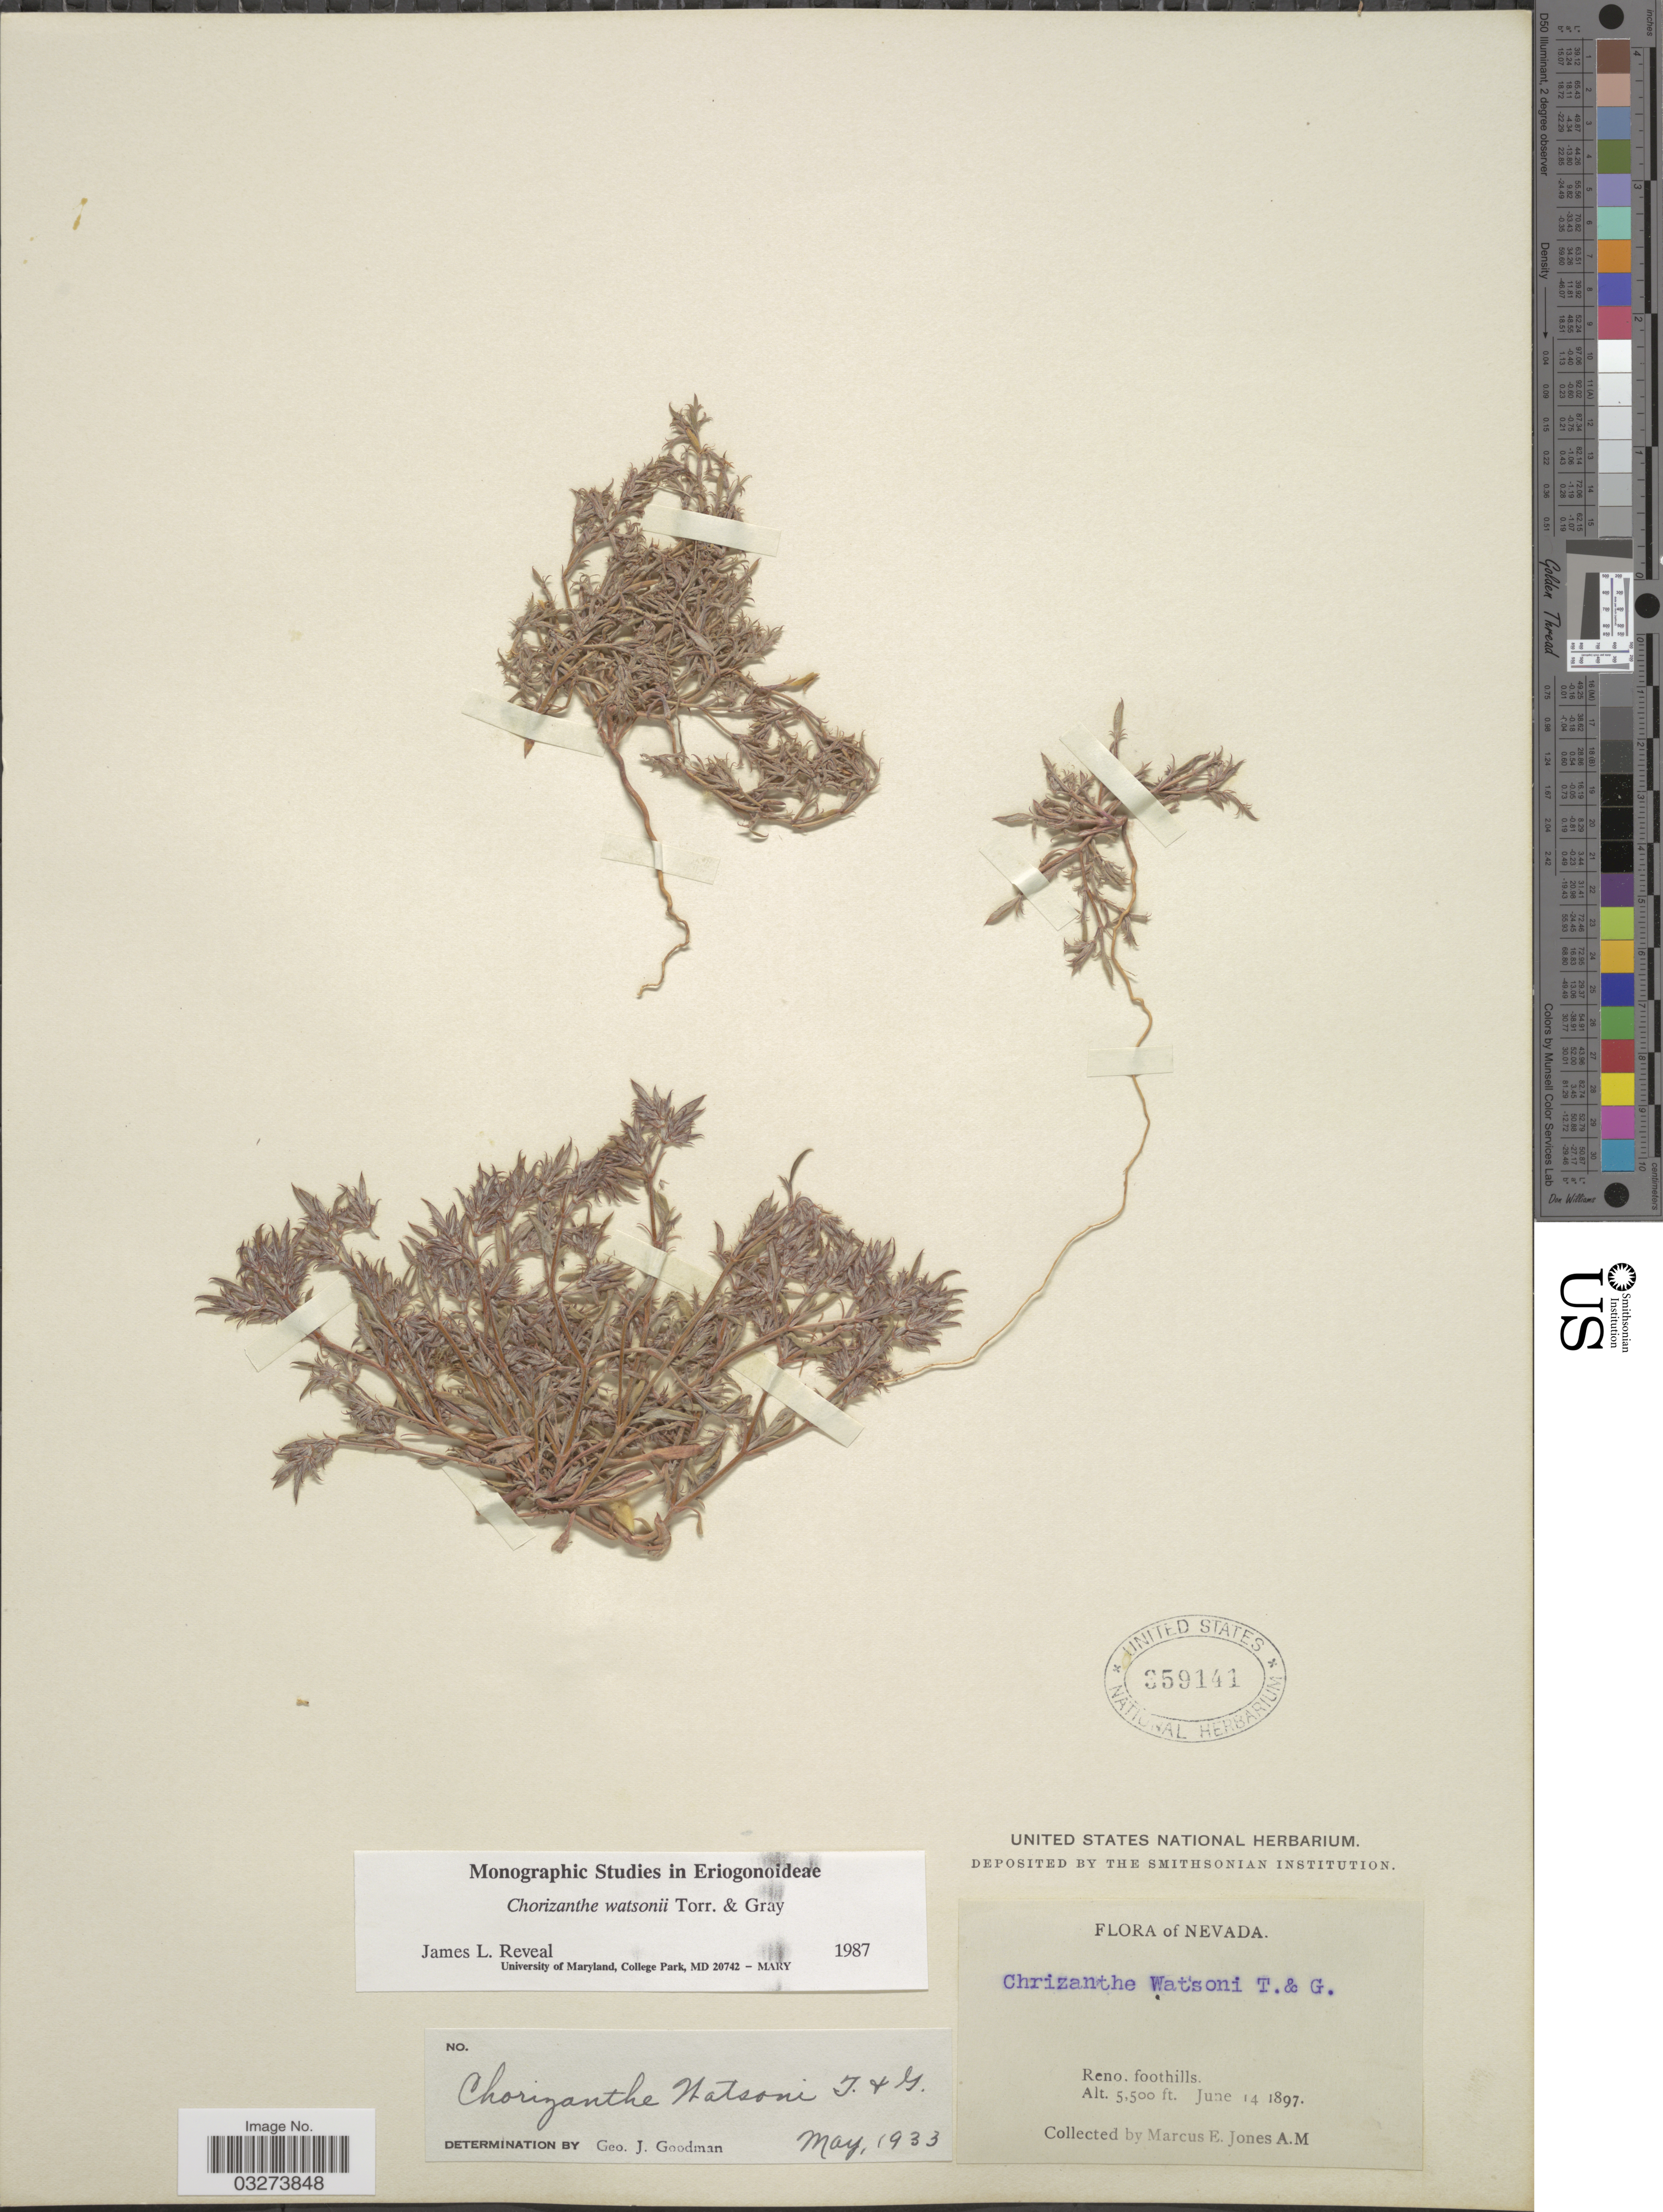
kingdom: Plantae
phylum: Tracheophyta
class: Magnoliopsida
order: Caryophyllales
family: Polygonaceae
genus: Chorizanthe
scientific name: Chorizanthe watsonii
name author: Torr. & A. Gray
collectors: M. E. Jones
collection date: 1897-06-14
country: United States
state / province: Nevada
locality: Reno.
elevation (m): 1676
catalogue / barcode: US 359141